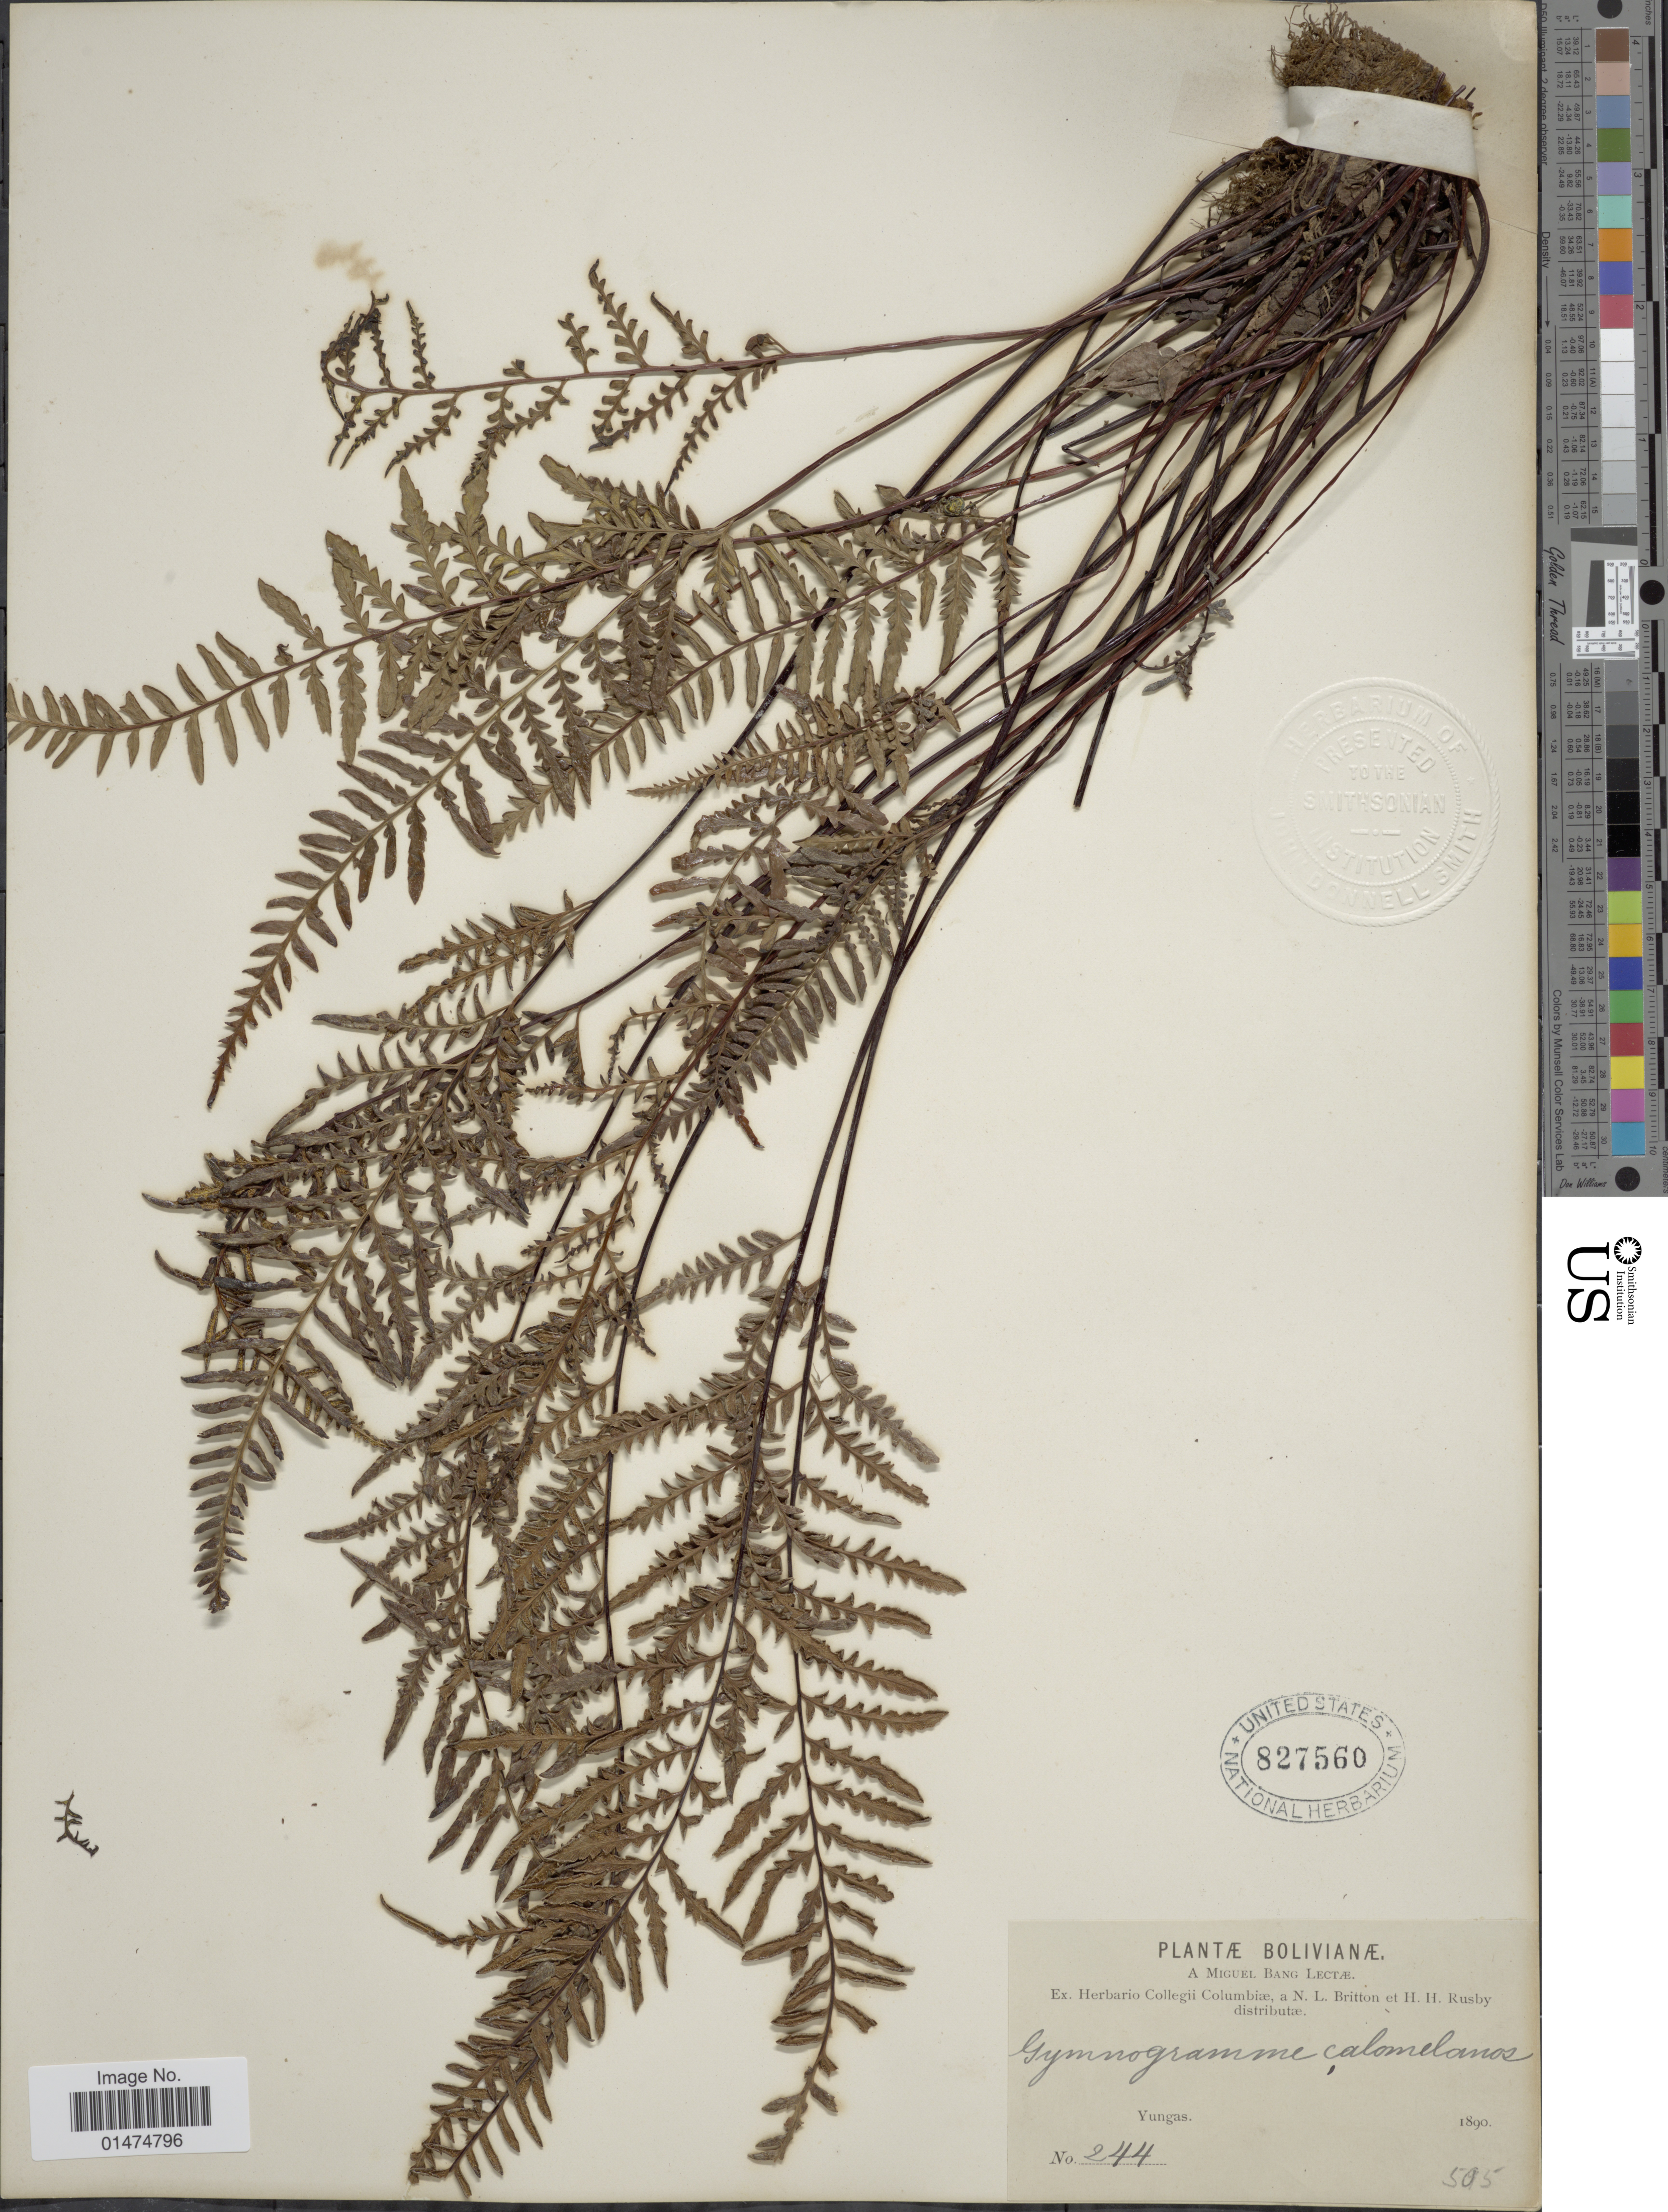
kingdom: Plantae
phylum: Tracheophyta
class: Polypodiopsida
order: Polypodiales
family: Pteridaceae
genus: Pityrogramma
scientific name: Pityrogramma calomelanos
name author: (L.) Link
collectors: M. Bang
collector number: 244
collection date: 1890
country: Bolivia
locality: Yungas.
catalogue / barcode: US 827560